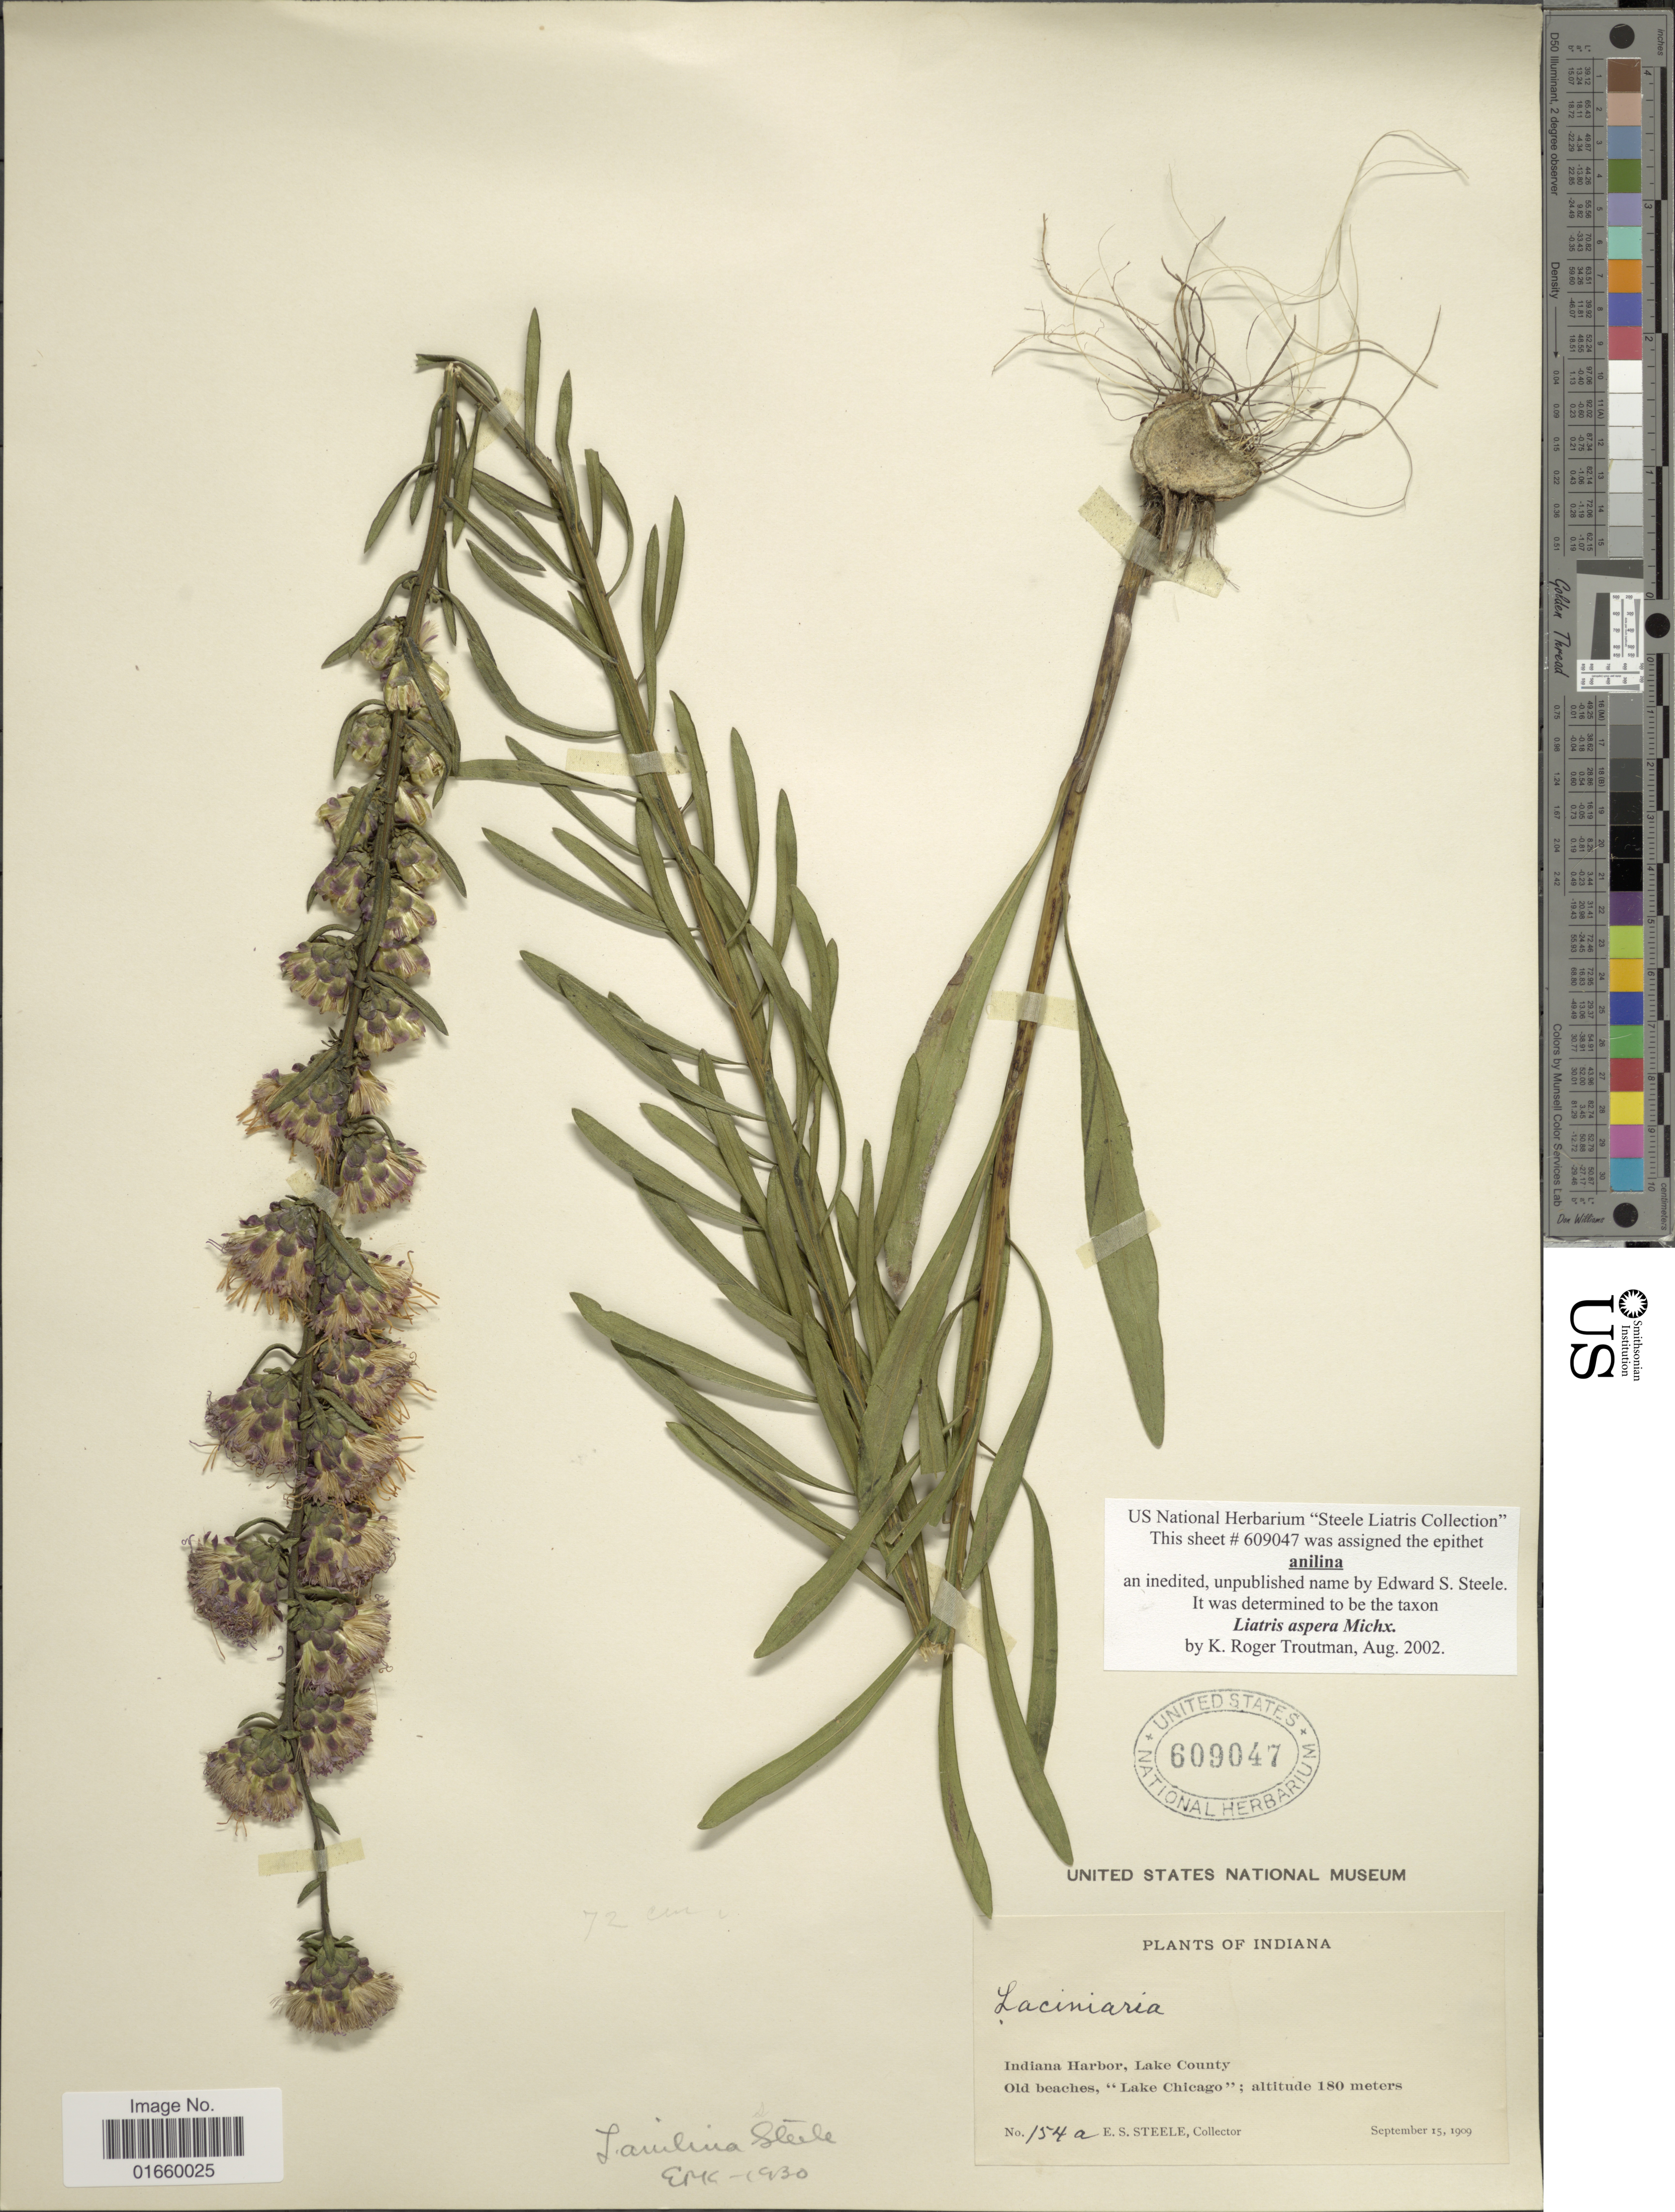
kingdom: Plantae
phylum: Tracheophyta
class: Magnoliopsida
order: Asterales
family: Asteraceae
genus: Liatris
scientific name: Liatris aspera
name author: Michx.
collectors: E. Steele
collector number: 154a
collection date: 1909-09-15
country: United States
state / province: Indiana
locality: Indiana Harbor, Lake County, Old Beaches, "Lake Chicago"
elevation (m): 180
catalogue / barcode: US 609047